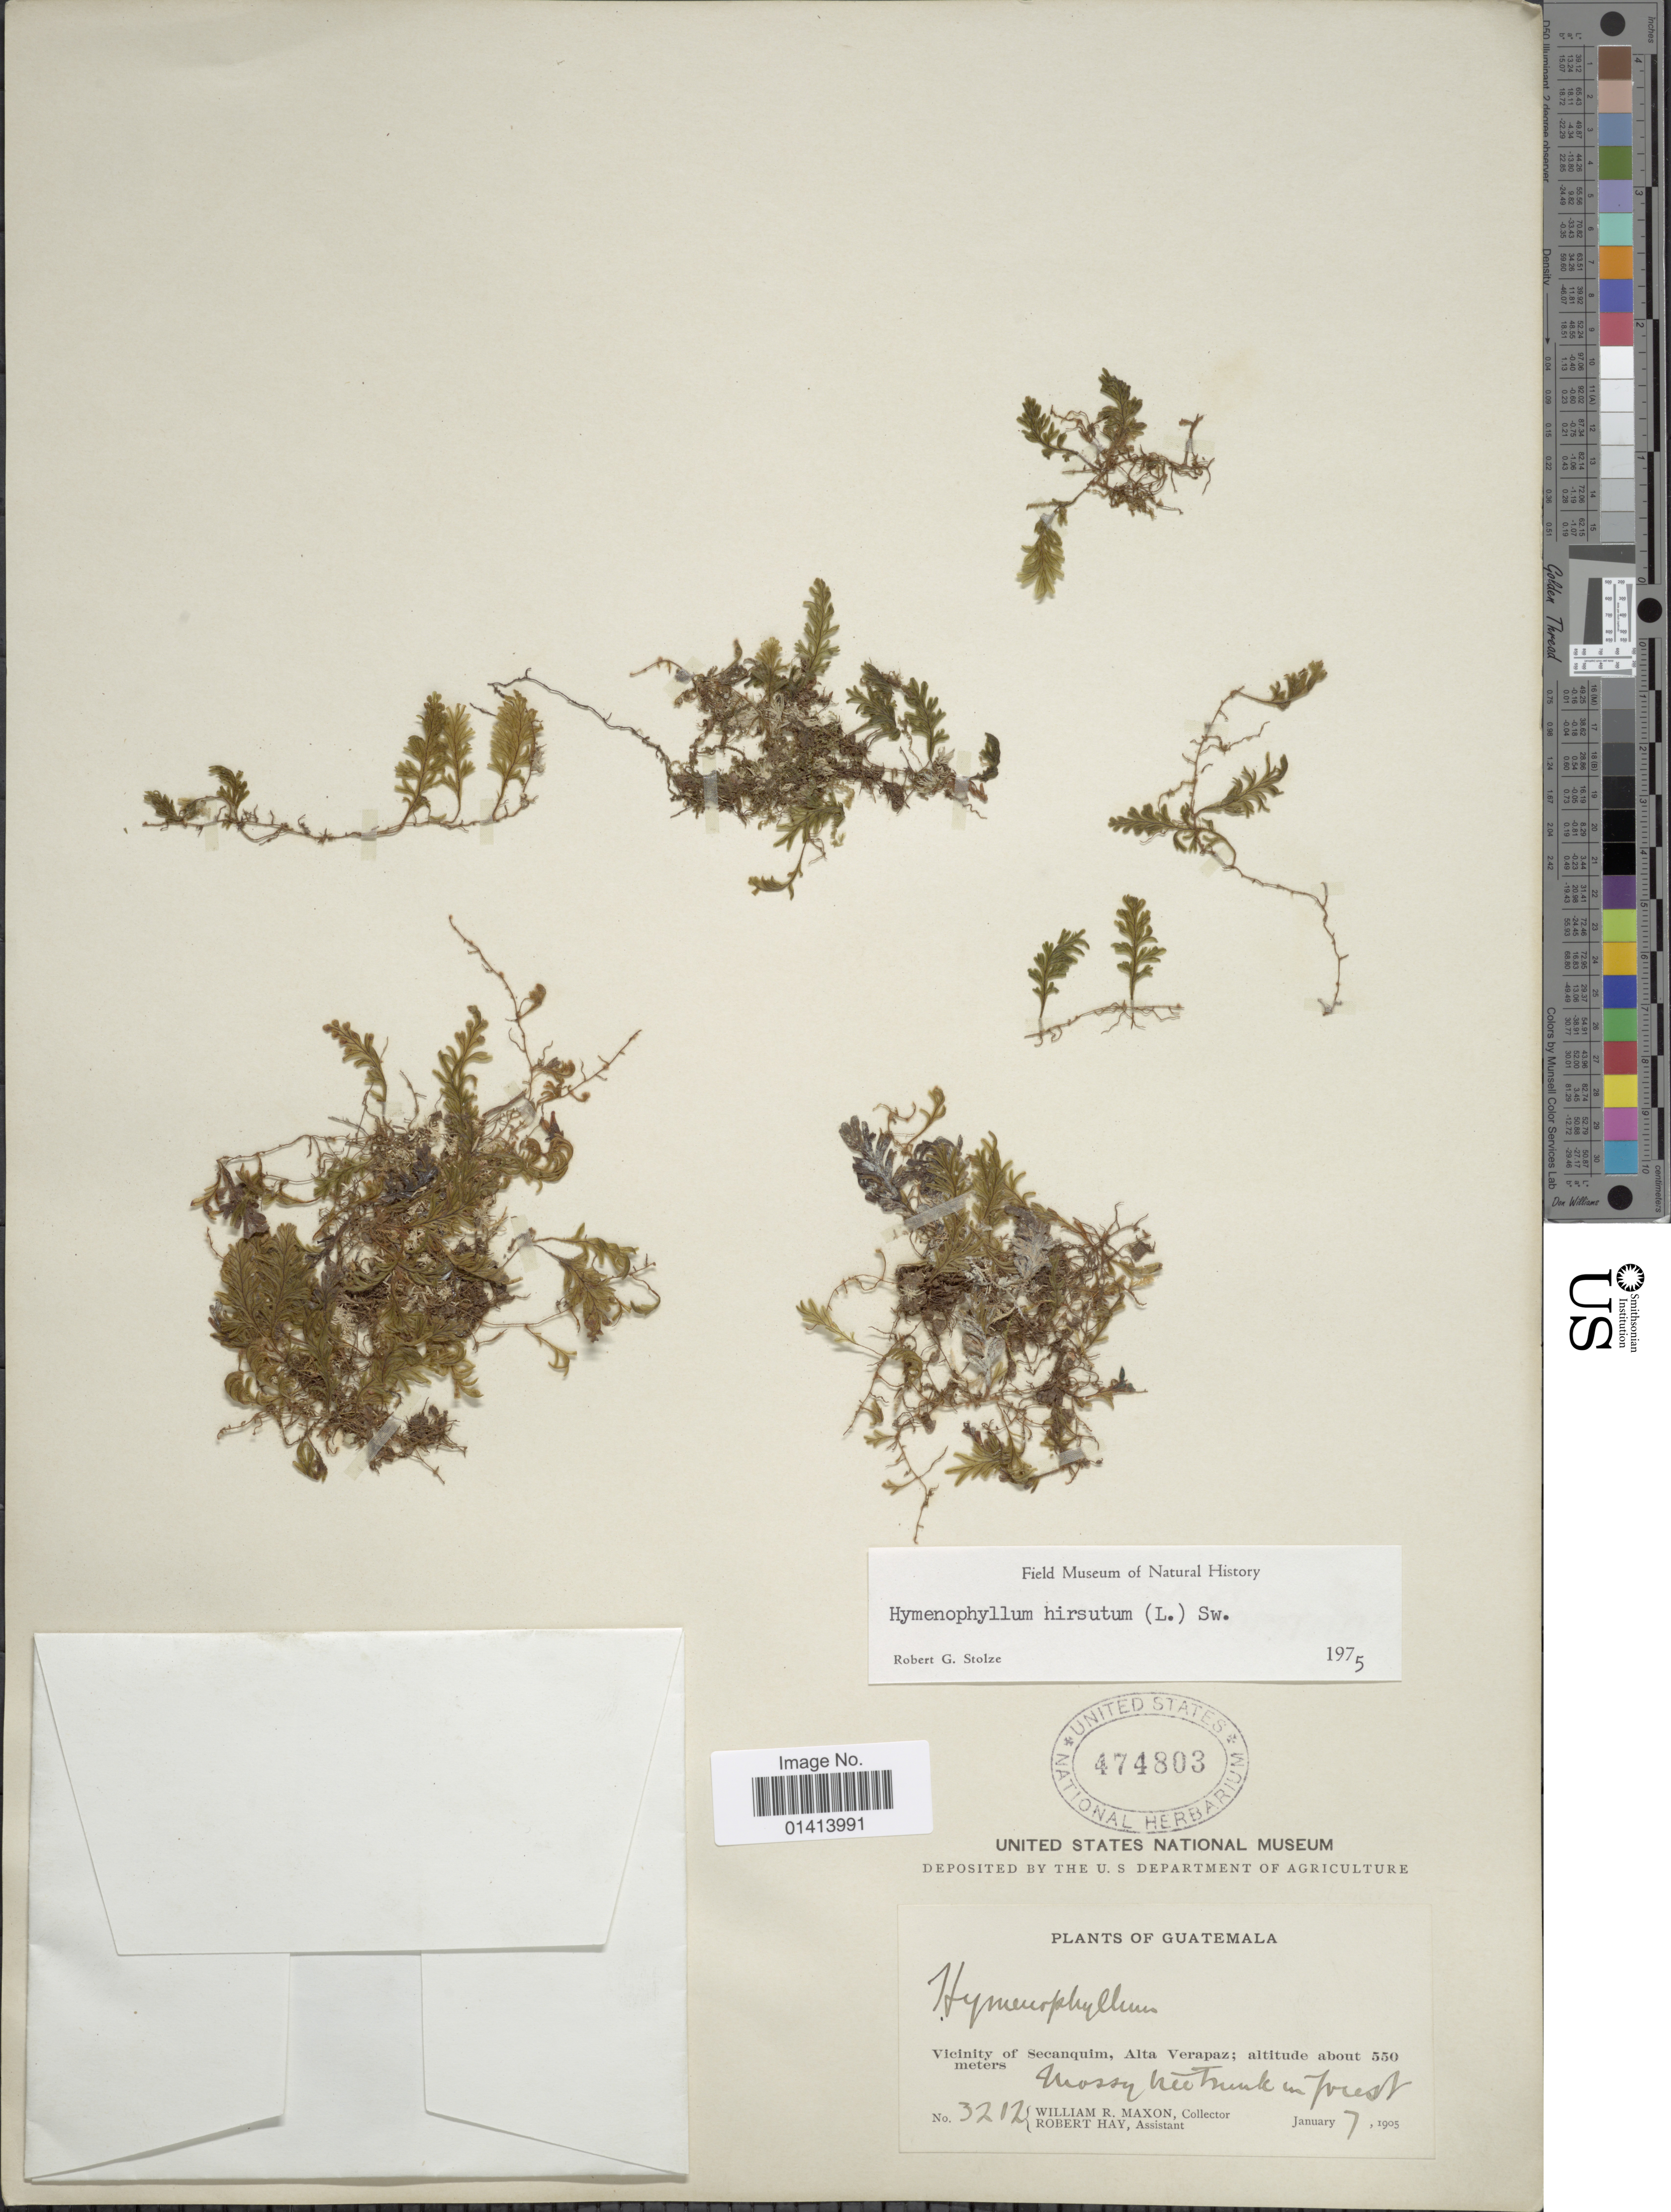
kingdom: Plantae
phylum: Tracheophyta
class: Polypodiopsida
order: Hymenophyllales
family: Hymenophyllaceae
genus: Hymenophyllum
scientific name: Hymenophyllum hirsutum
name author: (L.) Sw.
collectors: W. R. Maxon & R. H. Hay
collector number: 3212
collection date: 1905-01-07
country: Guatemala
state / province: Alta Verapaz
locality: Vicinity of Secanquim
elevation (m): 550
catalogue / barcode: US 474803